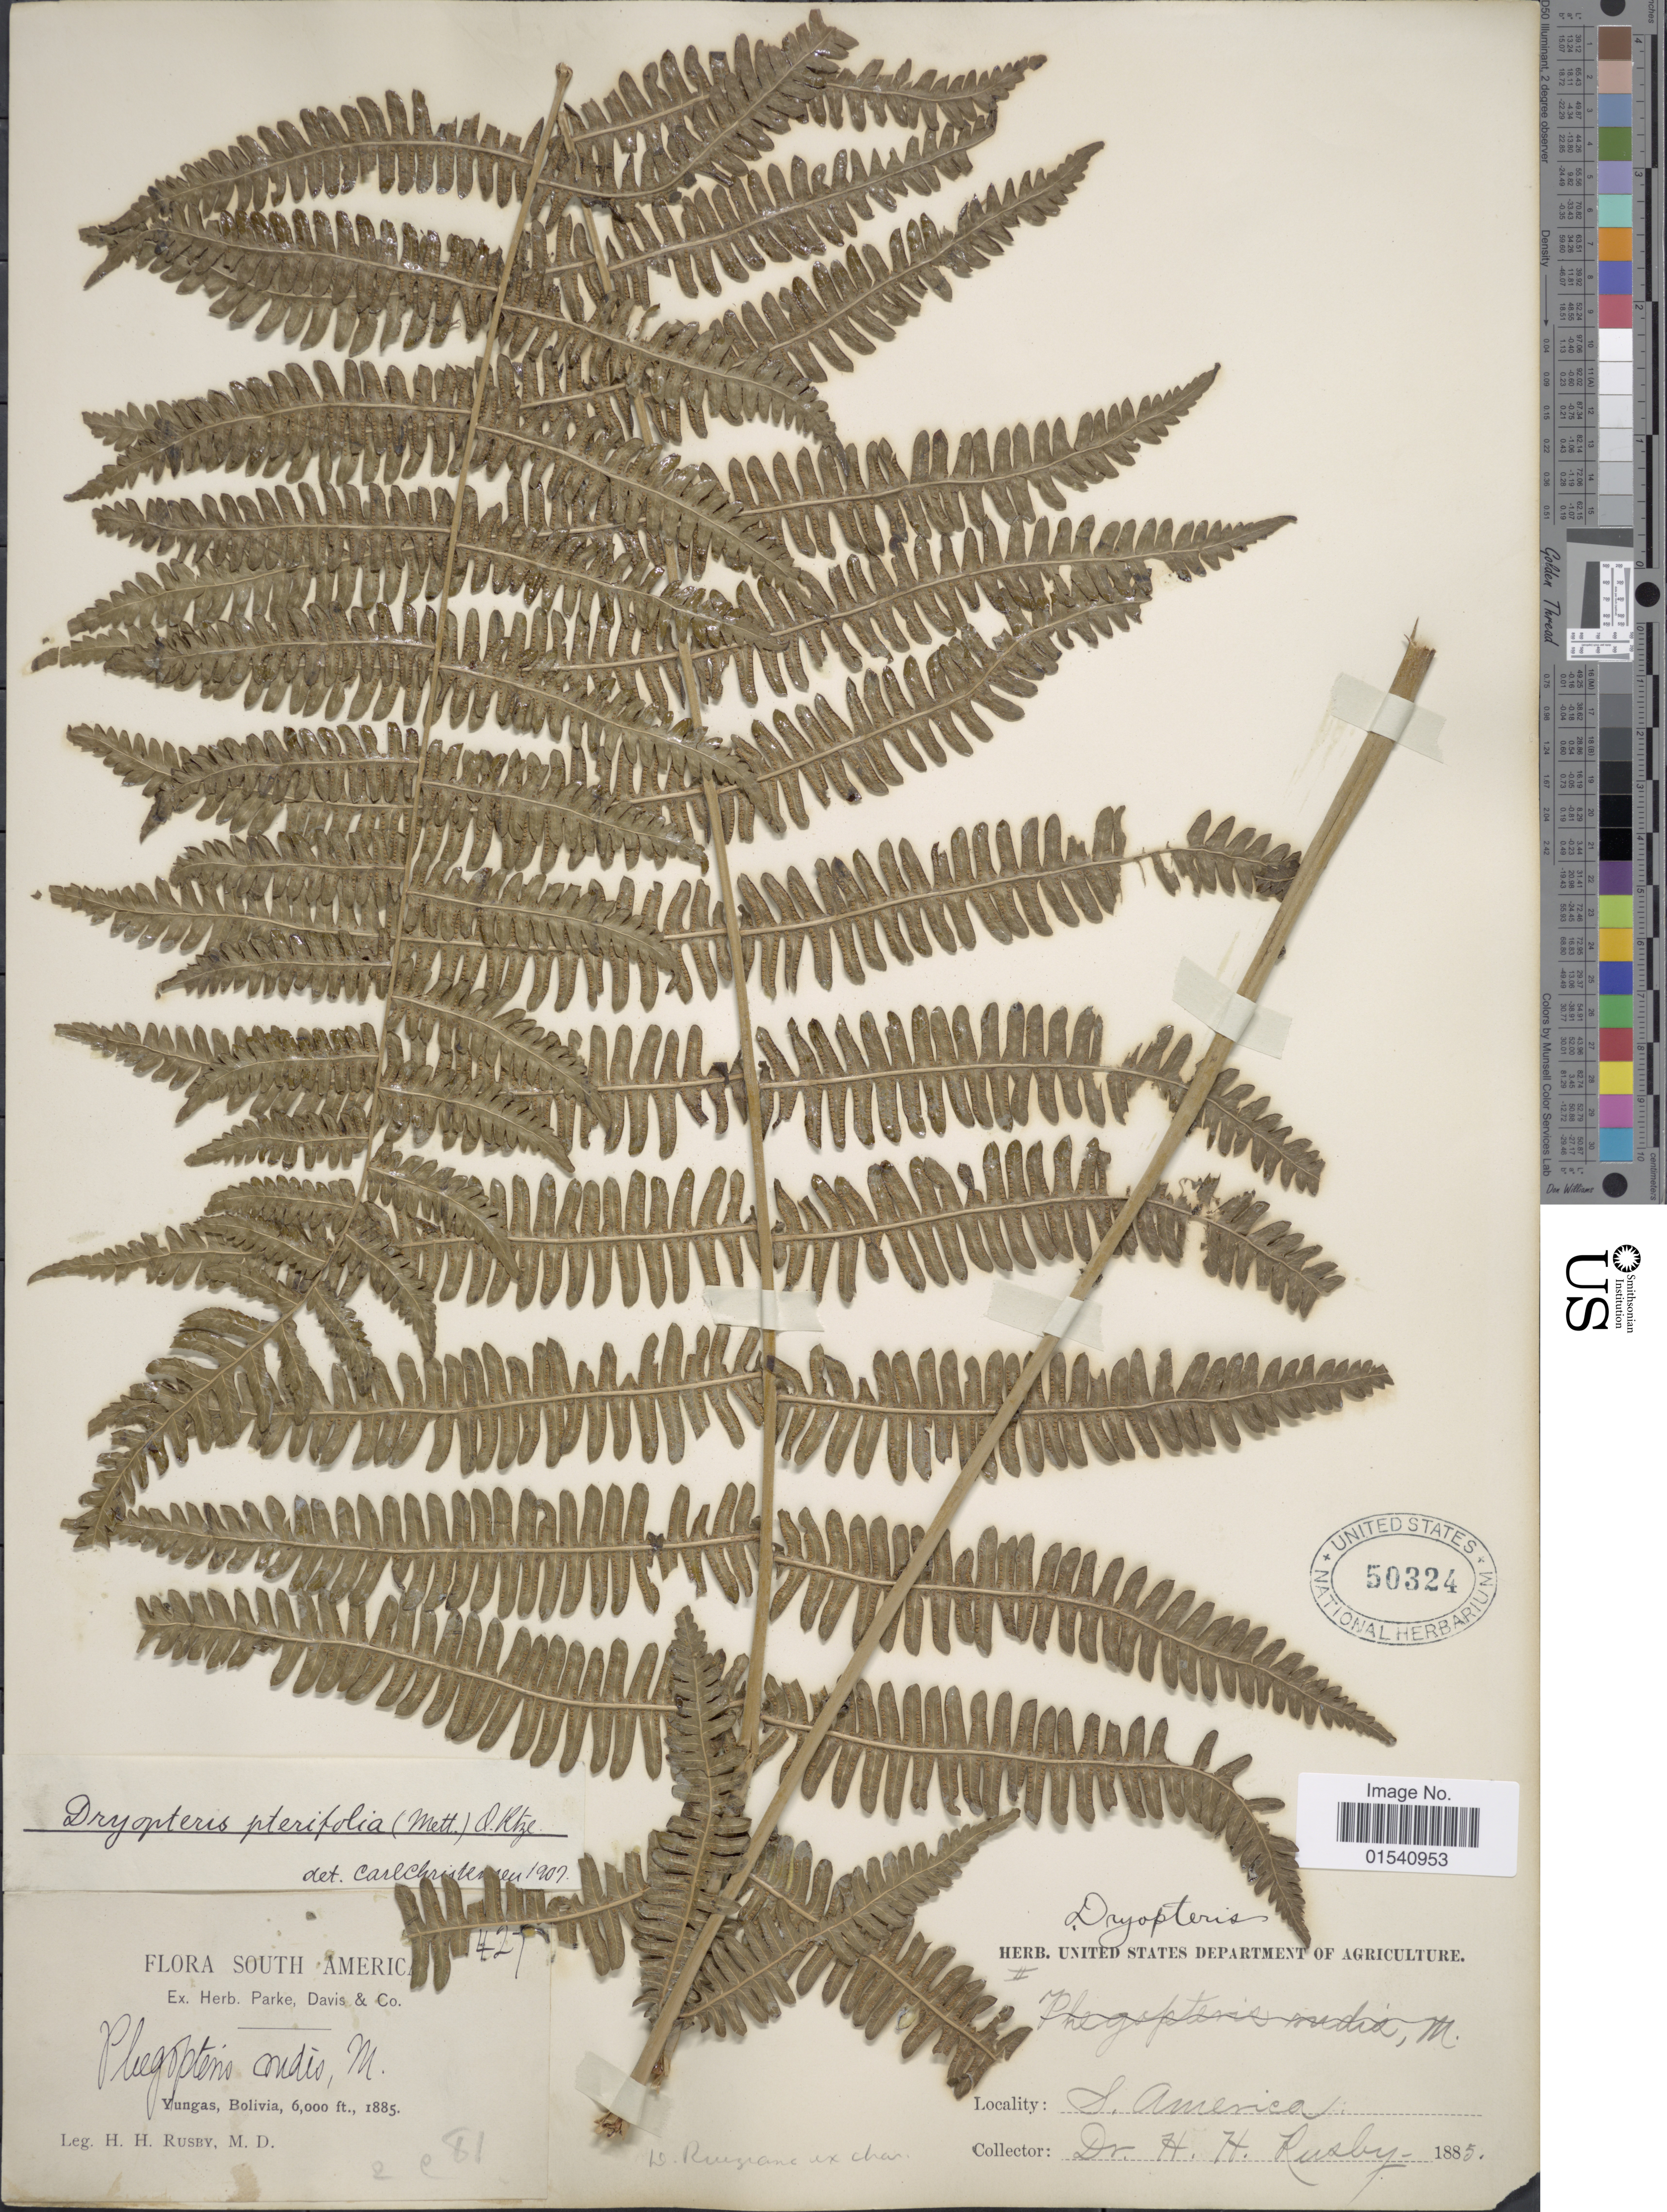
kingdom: Plantae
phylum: Tracheophyta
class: Polypodiopsida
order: Polypodiales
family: Thelypteridaceae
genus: Amauropelta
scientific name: Amauropelta ruiziana (Klotzsch) comb. nov., ined 2015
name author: (Klotzsch)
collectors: H. H. Rusby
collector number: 427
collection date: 1885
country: Bolivia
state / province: La Paz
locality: Yungas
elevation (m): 1829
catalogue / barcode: US 50324